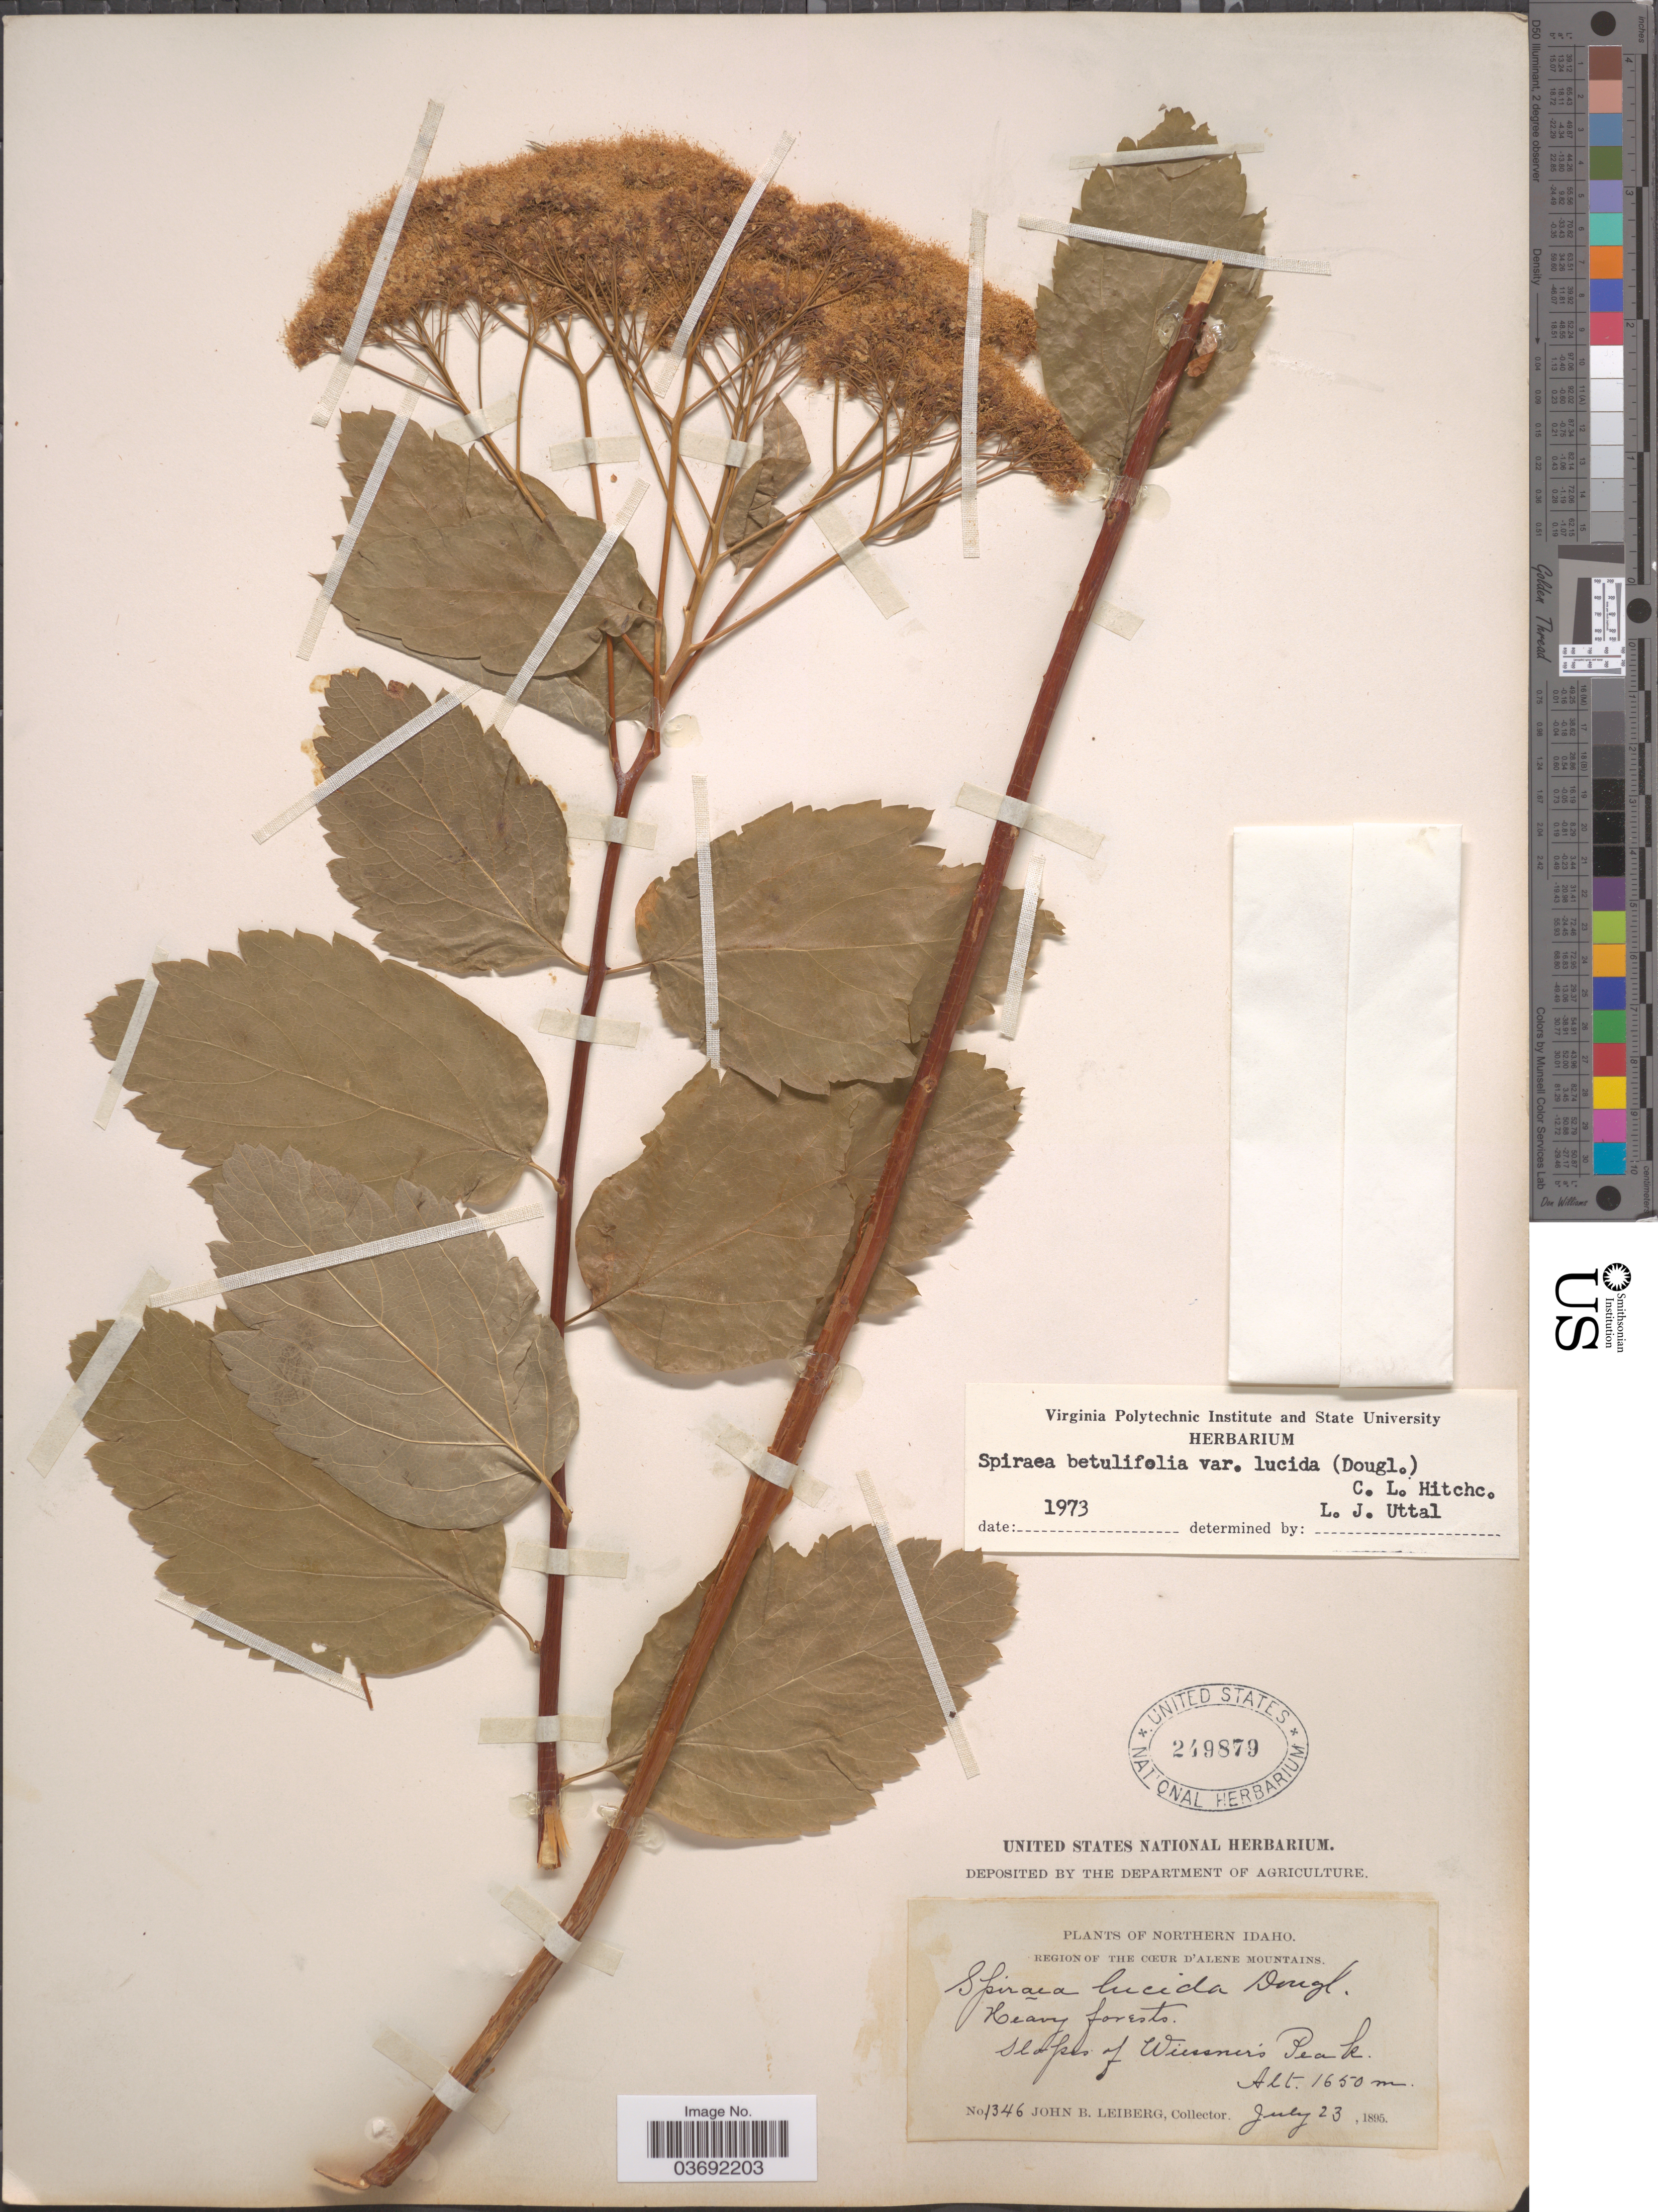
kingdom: Plantae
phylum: Tracheophyta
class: Magnoliopsida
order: Rosales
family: Rosaceae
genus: Spiraea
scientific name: Spiraea betulifolia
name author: Pall.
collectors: J. B. Leiberg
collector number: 1346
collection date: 1895-07-23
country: United States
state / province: Idaho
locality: Northern Idaho. Region of the Cœur d'Alene Mountains. Slopes of Wiessner's Peak.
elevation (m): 1650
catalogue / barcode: US 249879